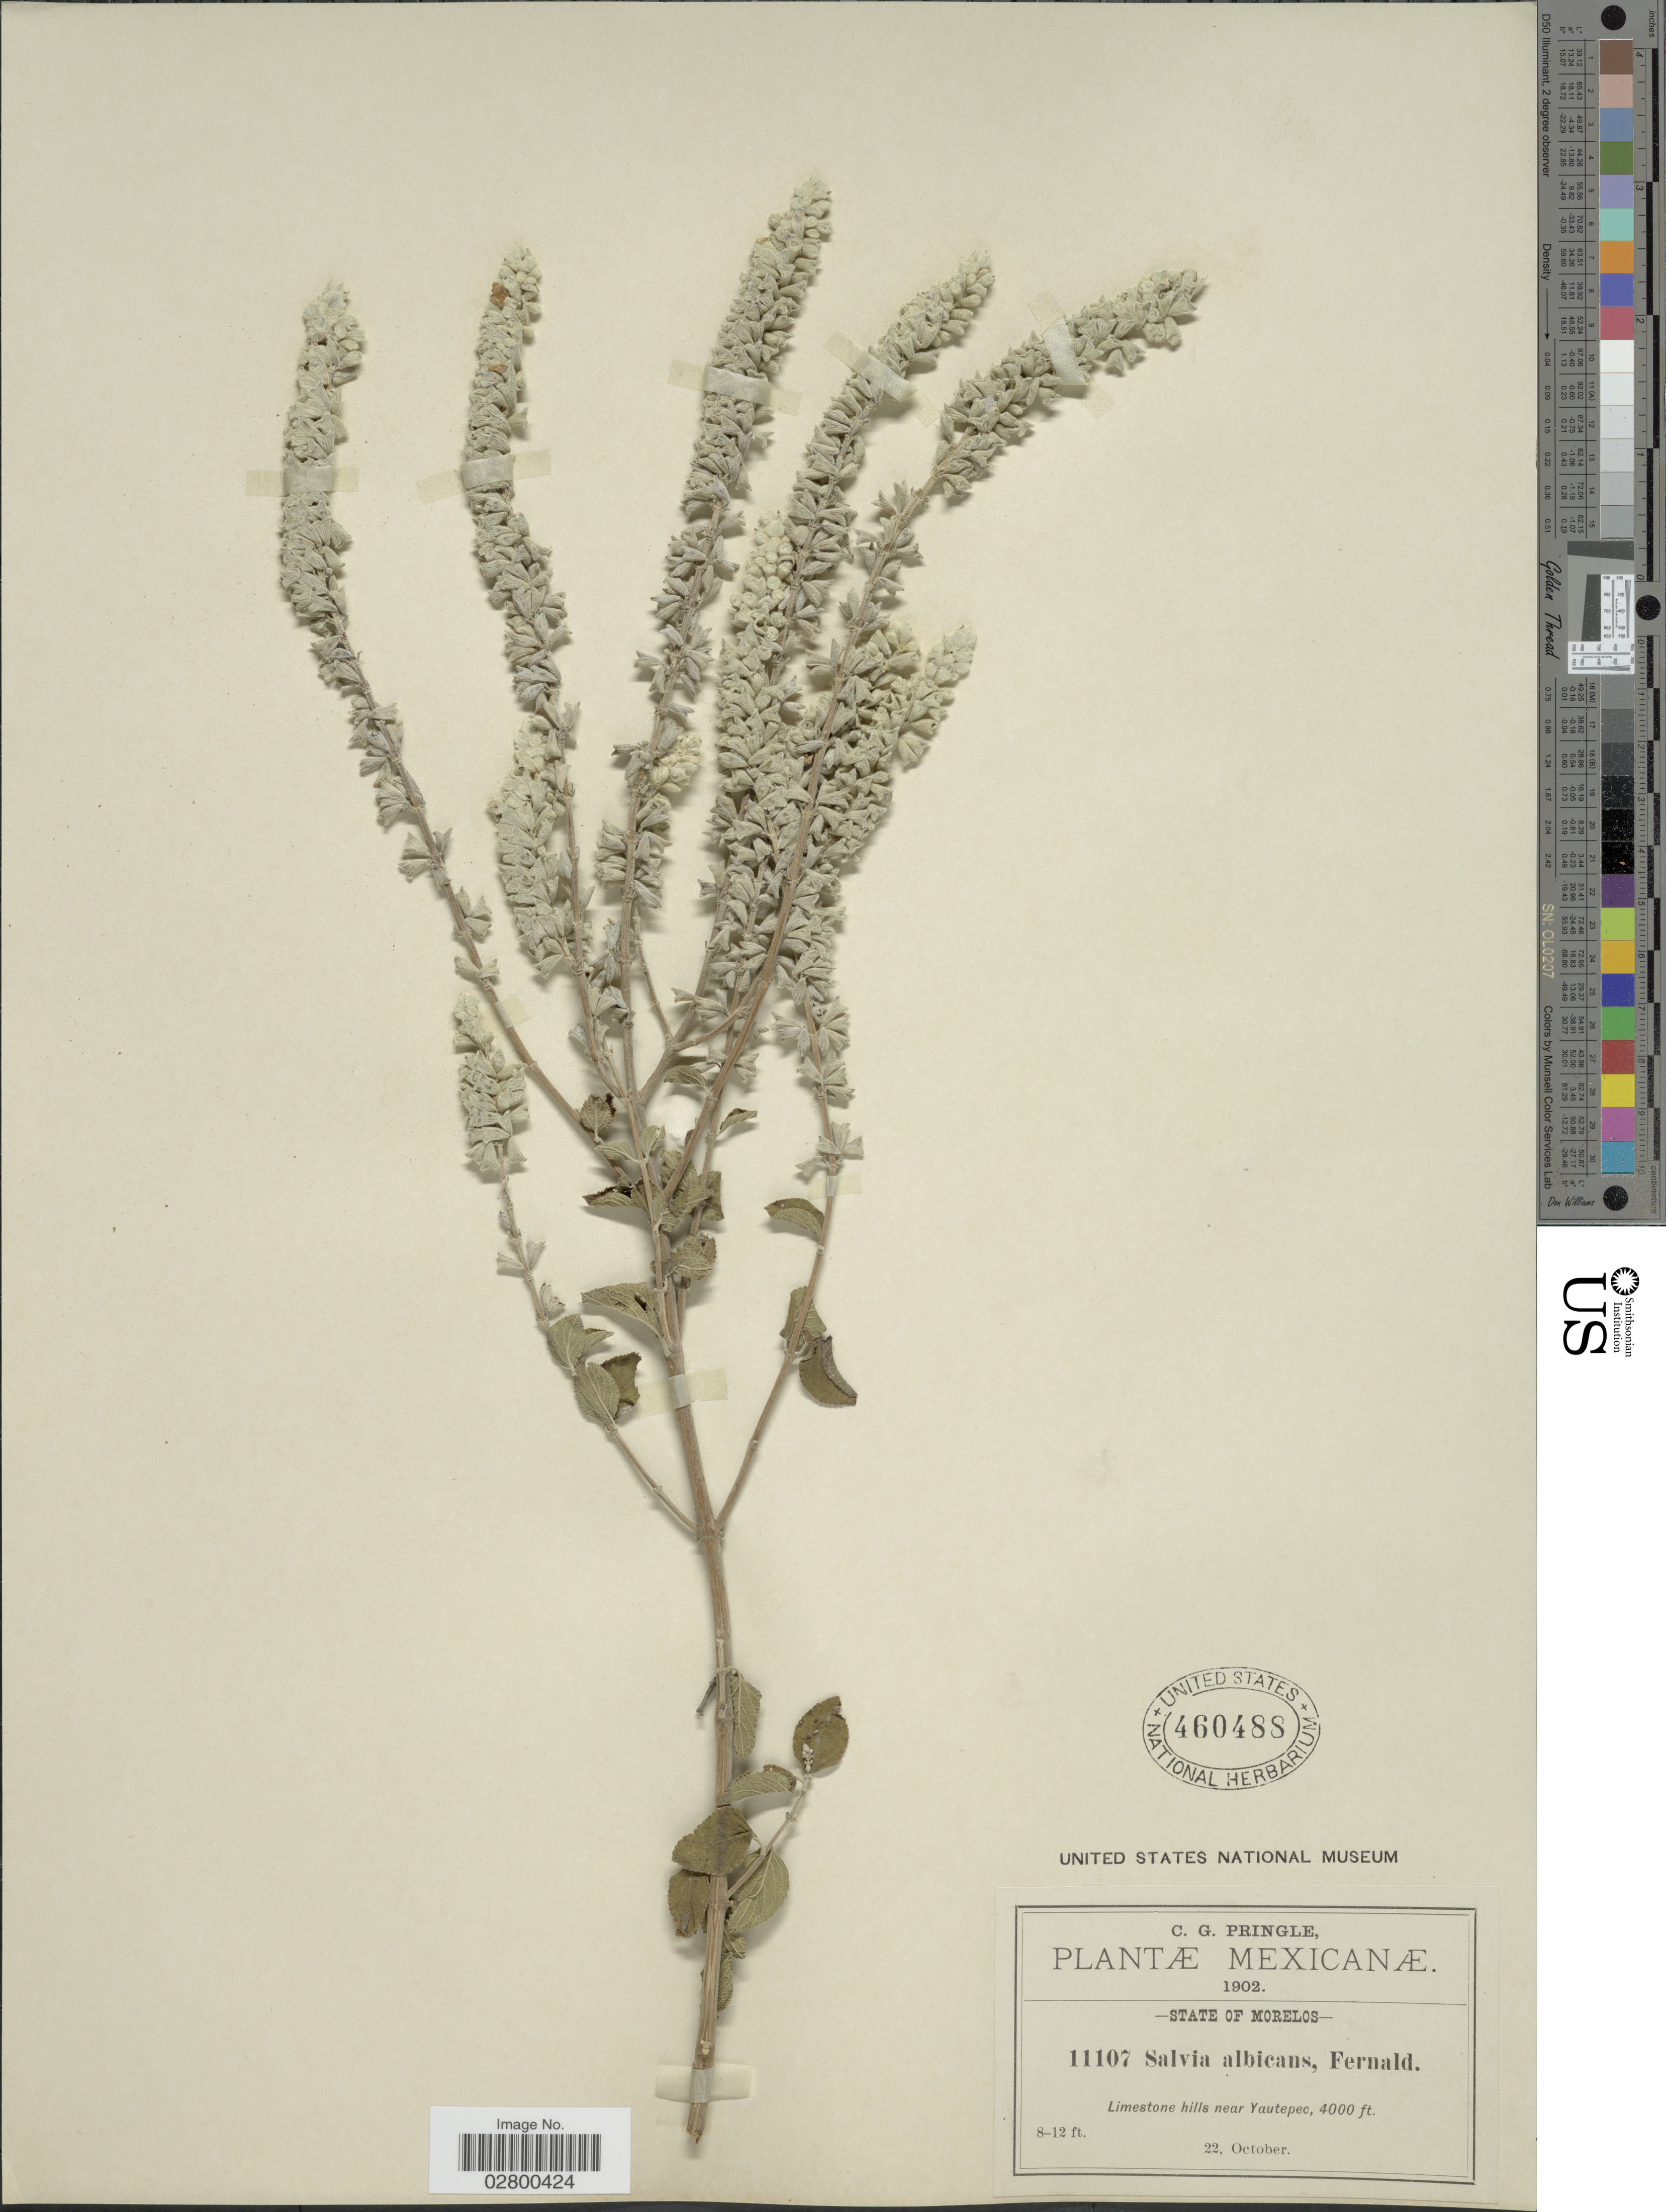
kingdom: Plantae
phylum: Tracheophyta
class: Magnoliopsida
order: Lamiales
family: Lamiaceae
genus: Salvia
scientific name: Salvia albicans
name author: Fernald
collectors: C. G. Pringle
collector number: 11107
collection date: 1902-10-22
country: Mexico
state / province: Morelos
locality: State of Morelos, Limestone hills near Yautepec.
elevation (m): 1219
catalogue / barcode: US 460488